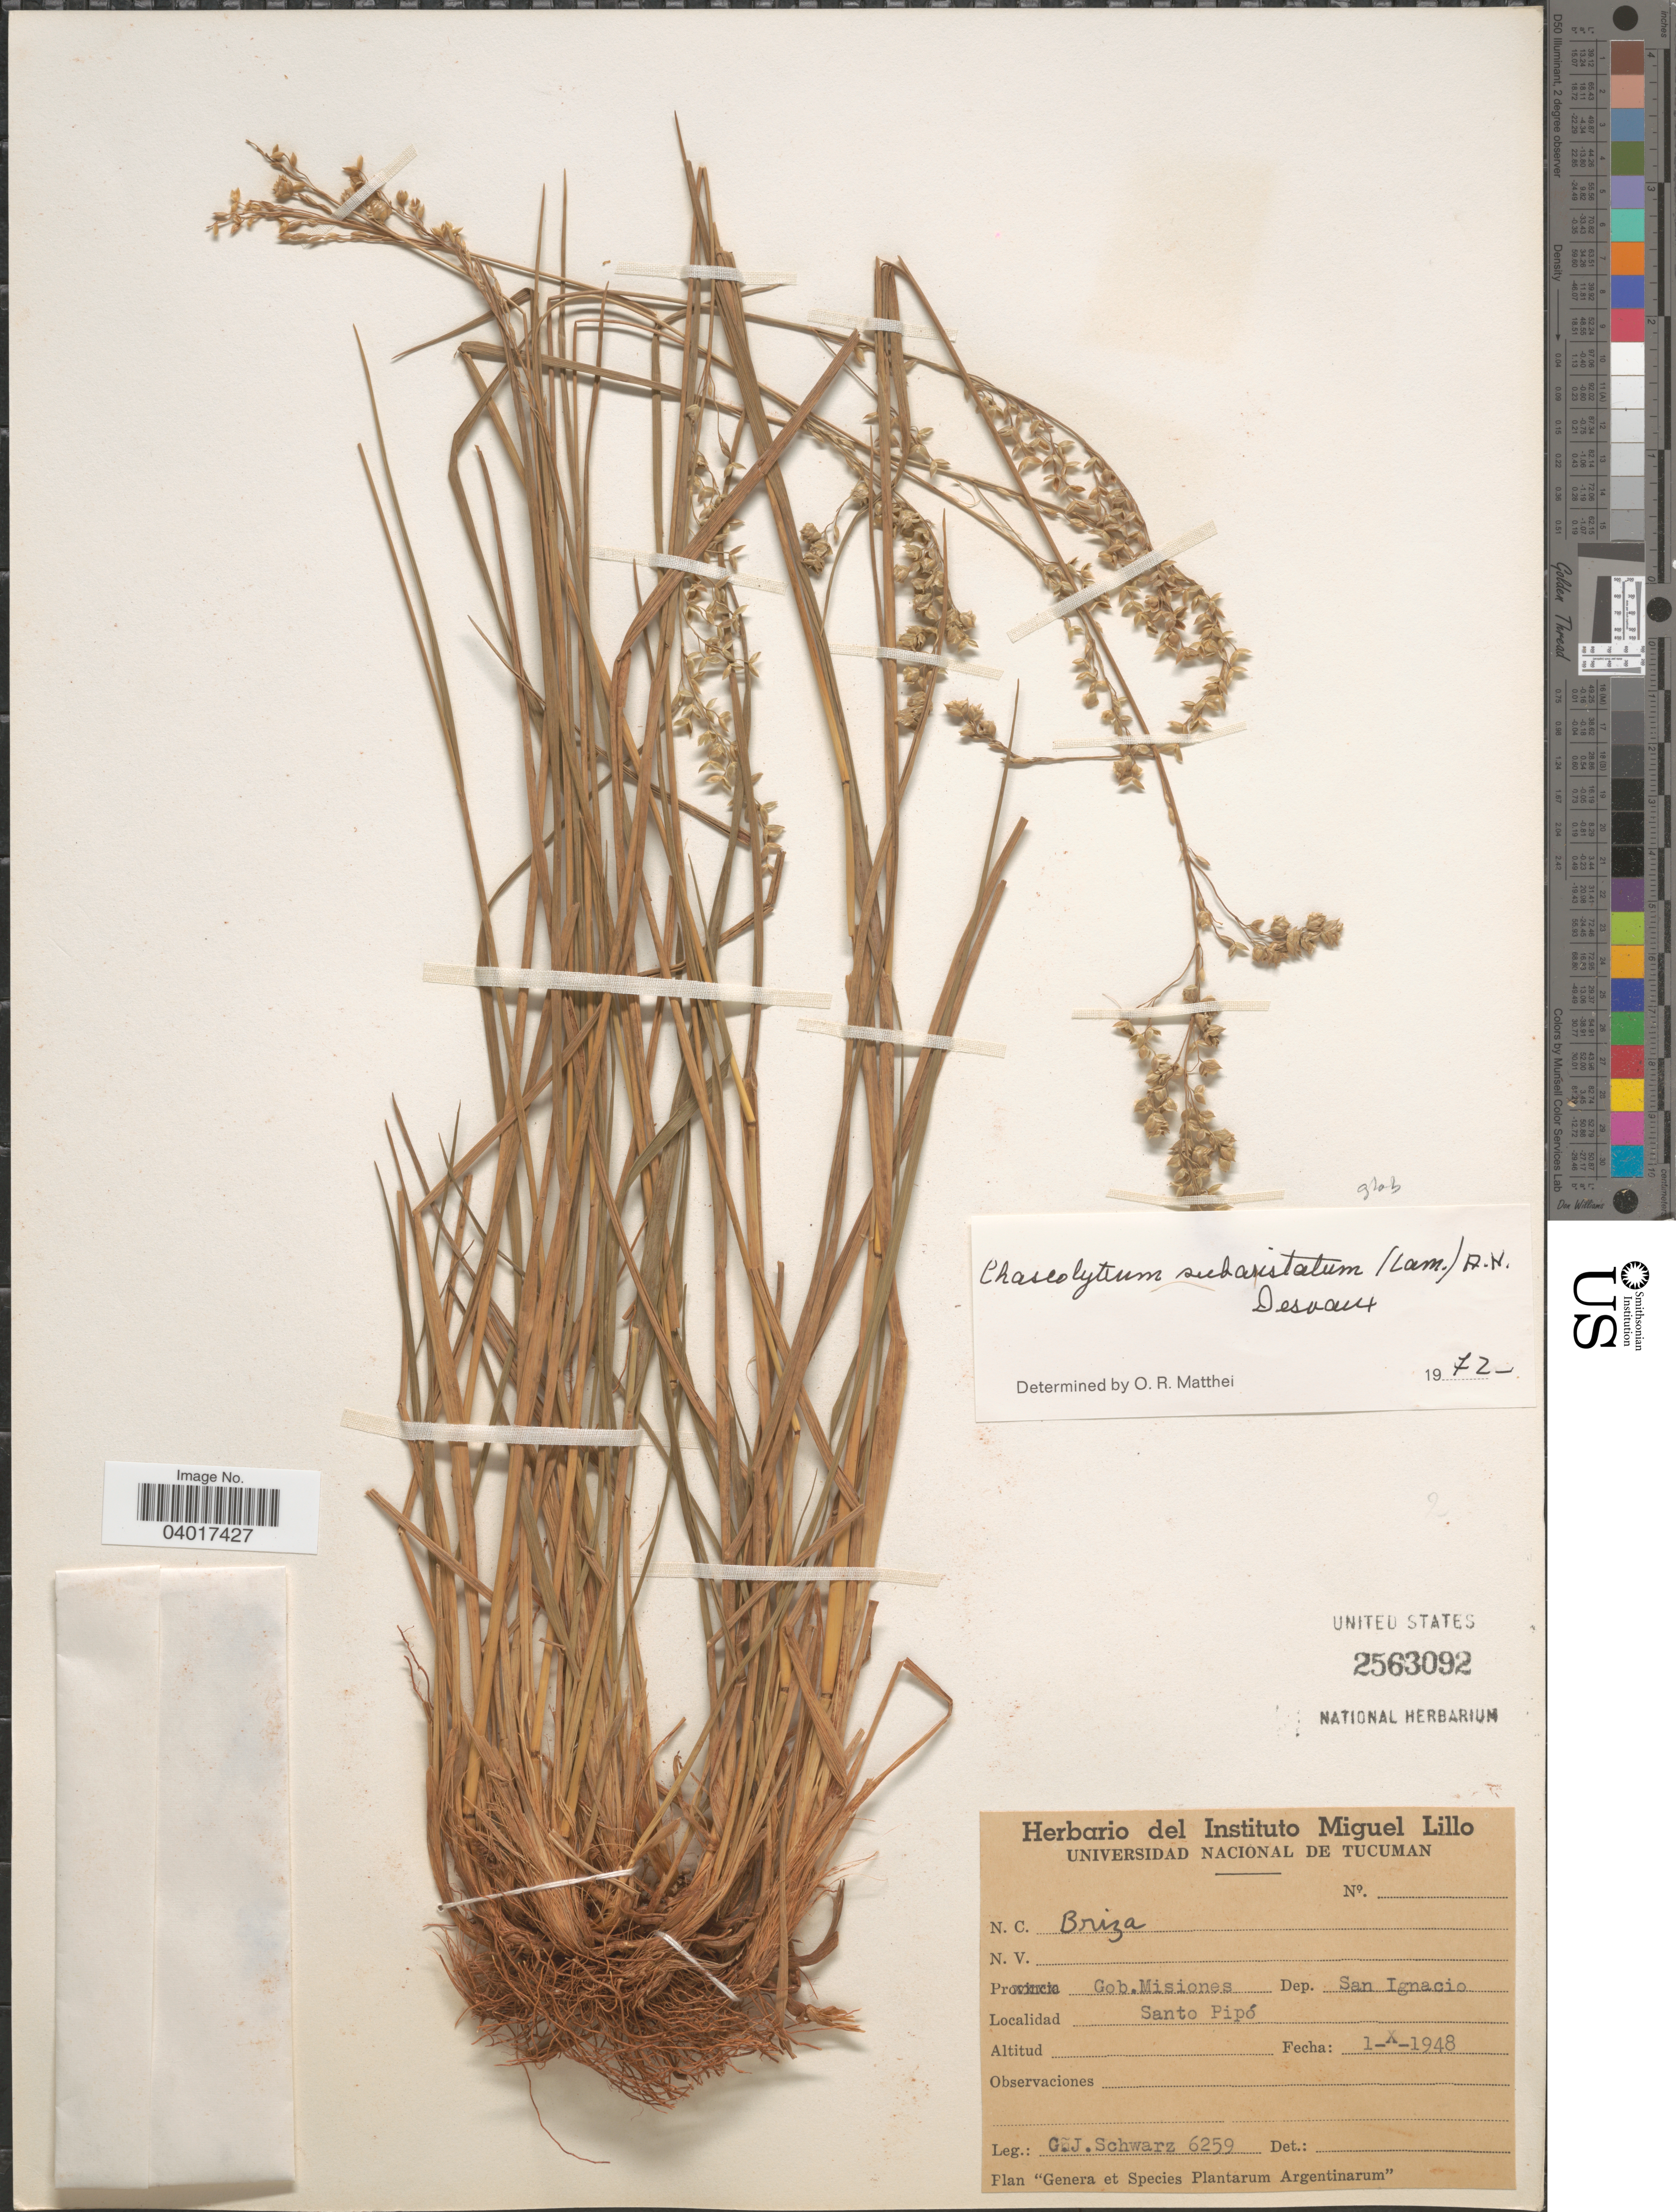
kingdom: Plantae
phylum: Tracheophyta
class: Liliopsida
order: Poales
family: Poaceae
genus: Chascolytrum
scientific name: Chascolytrum subaristatum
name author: (Lam.) Desv.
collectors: G. J. Schwarz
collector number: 6259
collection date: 1948-10-01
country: Argentina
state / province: Misiones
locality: Gob. Misiones. Dep. San Ignacio. Santo Pipó.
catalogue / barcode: US 2563092